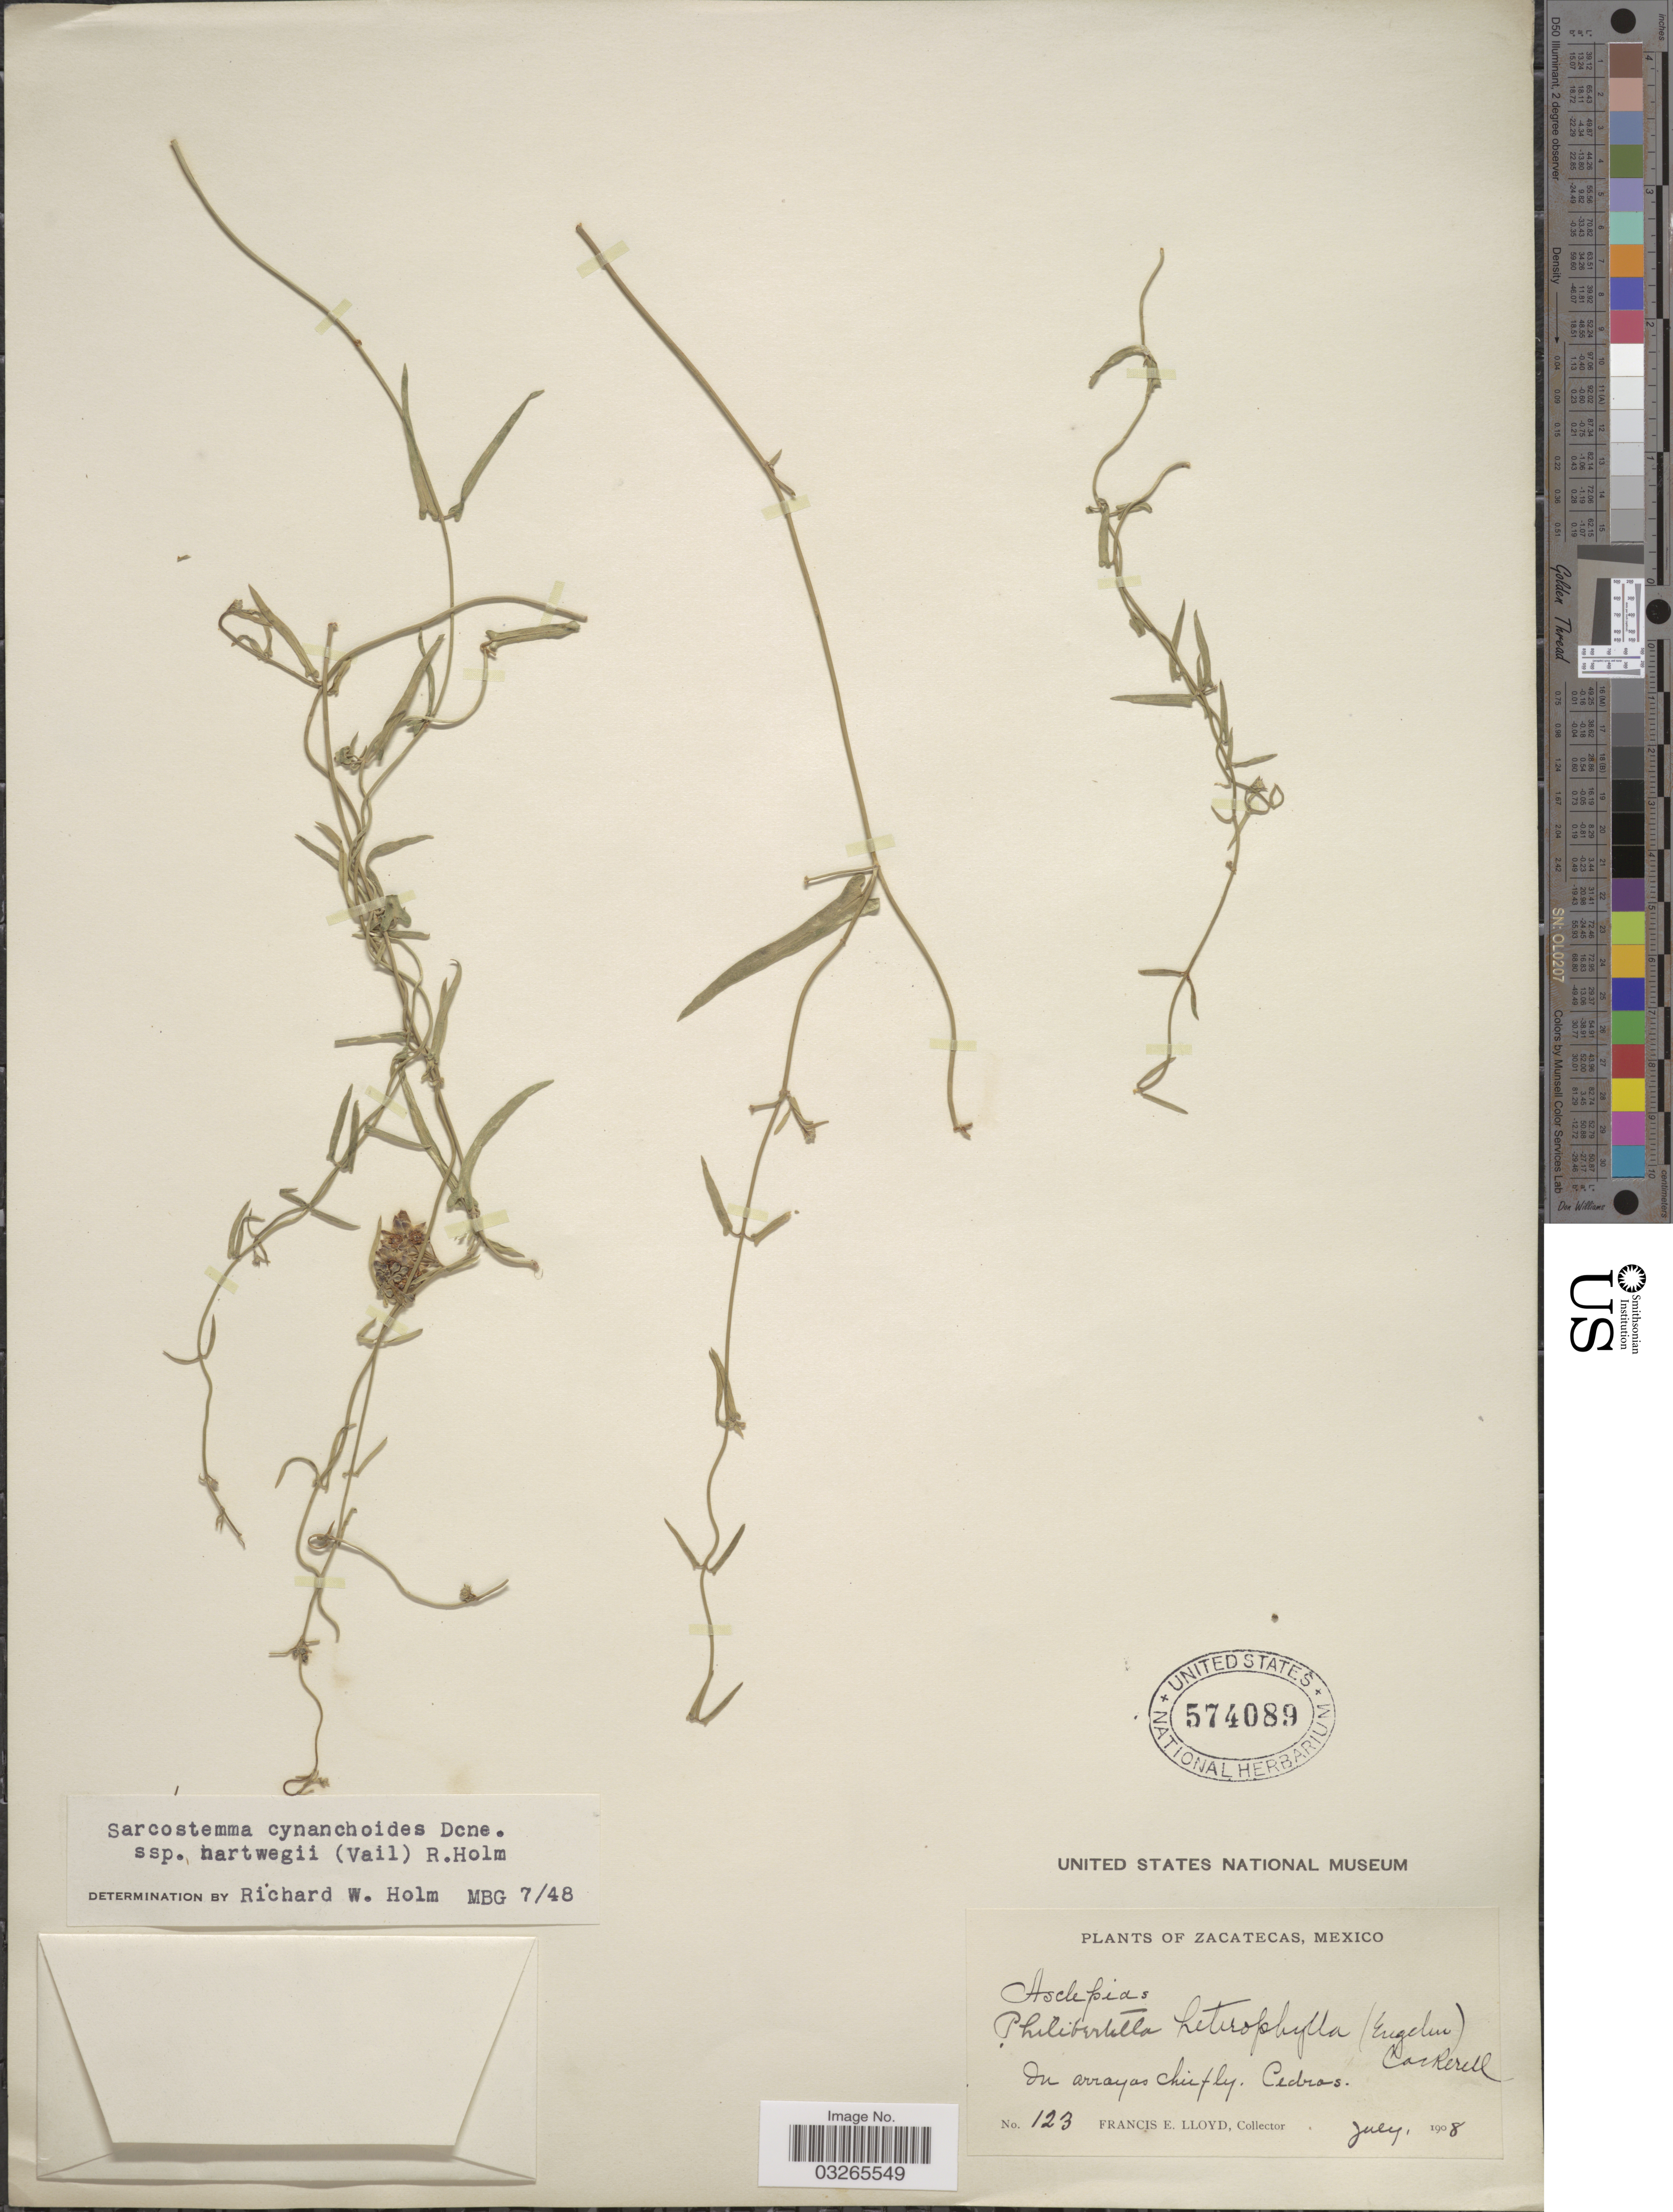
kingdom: Plantae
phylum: Tracheophyta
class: Magnoliopsida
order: Gentianales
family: Apocynaceae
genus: Sarcostemma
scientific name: Sarcostemma cynanchoides subsp. hartwegii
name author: (Vail) R.W. Holm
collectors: Lloyd, C. E.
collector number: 123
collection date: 1908-07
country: Mexico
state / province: Zacatecas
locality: In arrayas chiefly, Cedros.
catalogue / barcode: US 574089